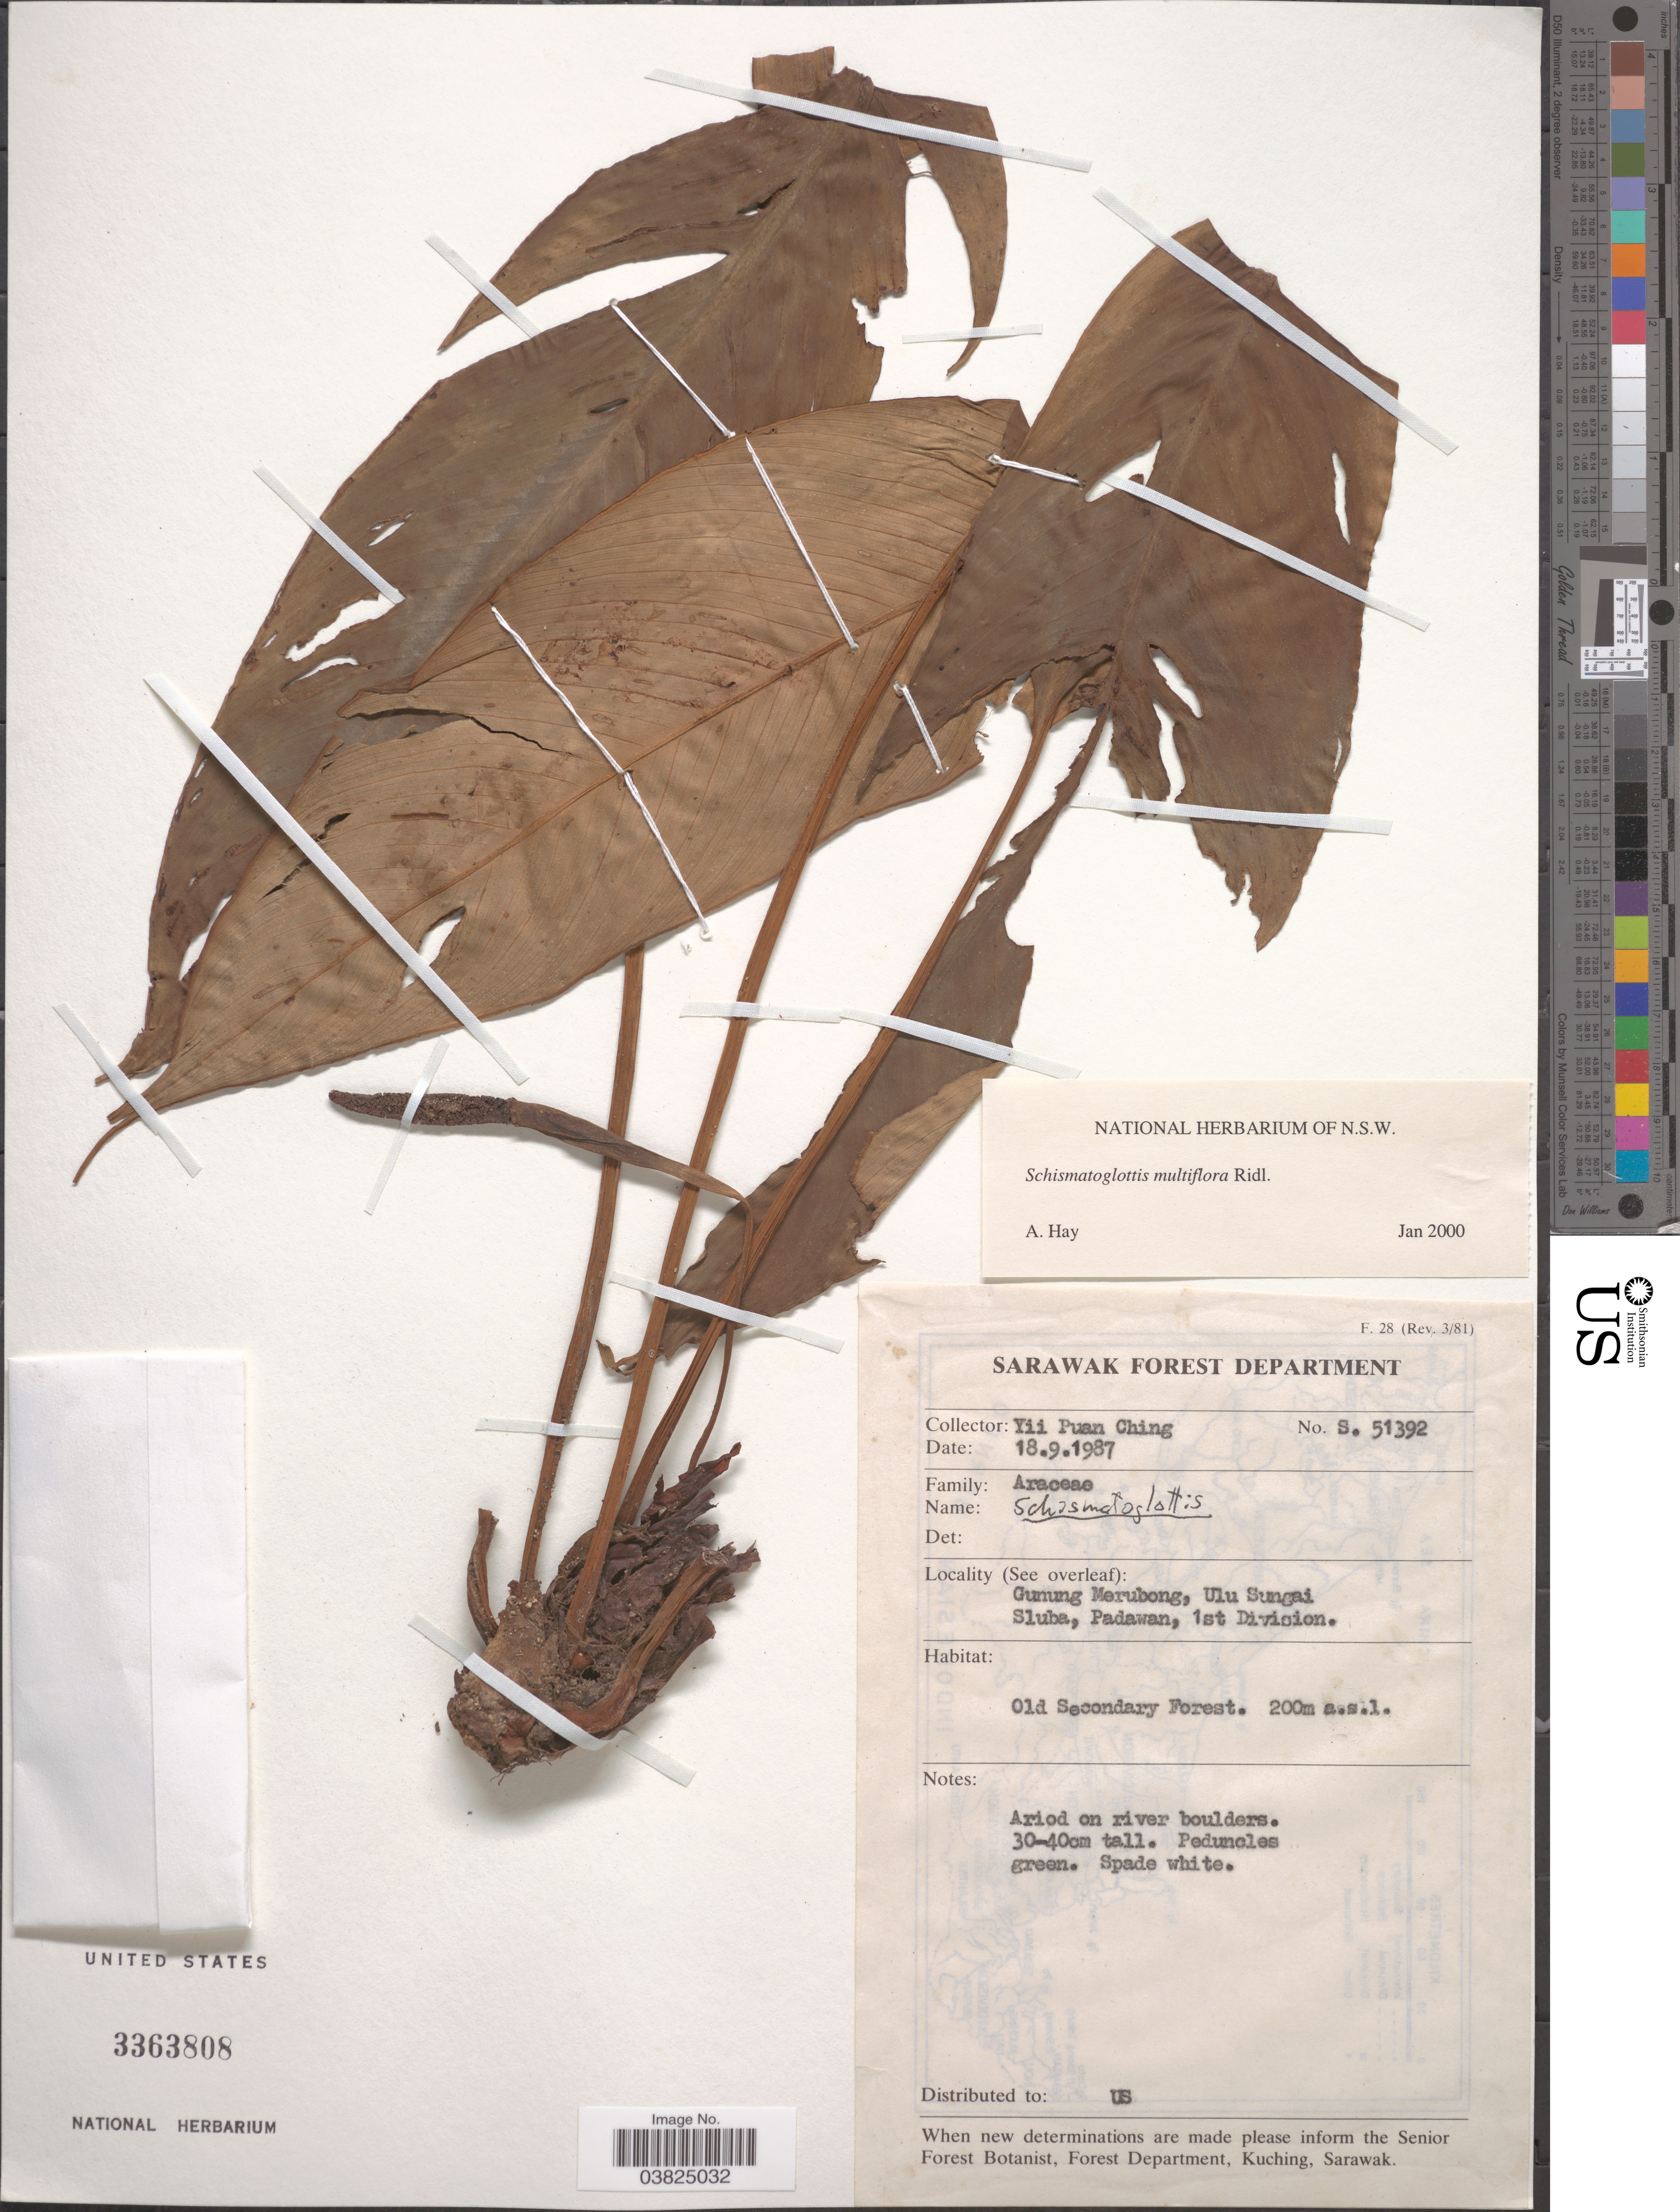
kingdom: Plantae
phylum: Tracheophyta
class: Liliopsida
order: Alismatales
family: Araceae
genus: Schismatoglottis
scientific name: Schismatoglottis multiflora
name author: Ridl.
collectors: Y. P. Ching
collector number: S.51392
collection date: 1987-09-18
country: Malaysia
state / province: Sarawak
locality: Gunung Merubong, Ulu Sungai. Sluba, Padawan, 1st Division.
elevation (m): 200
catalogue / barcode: US 3363808